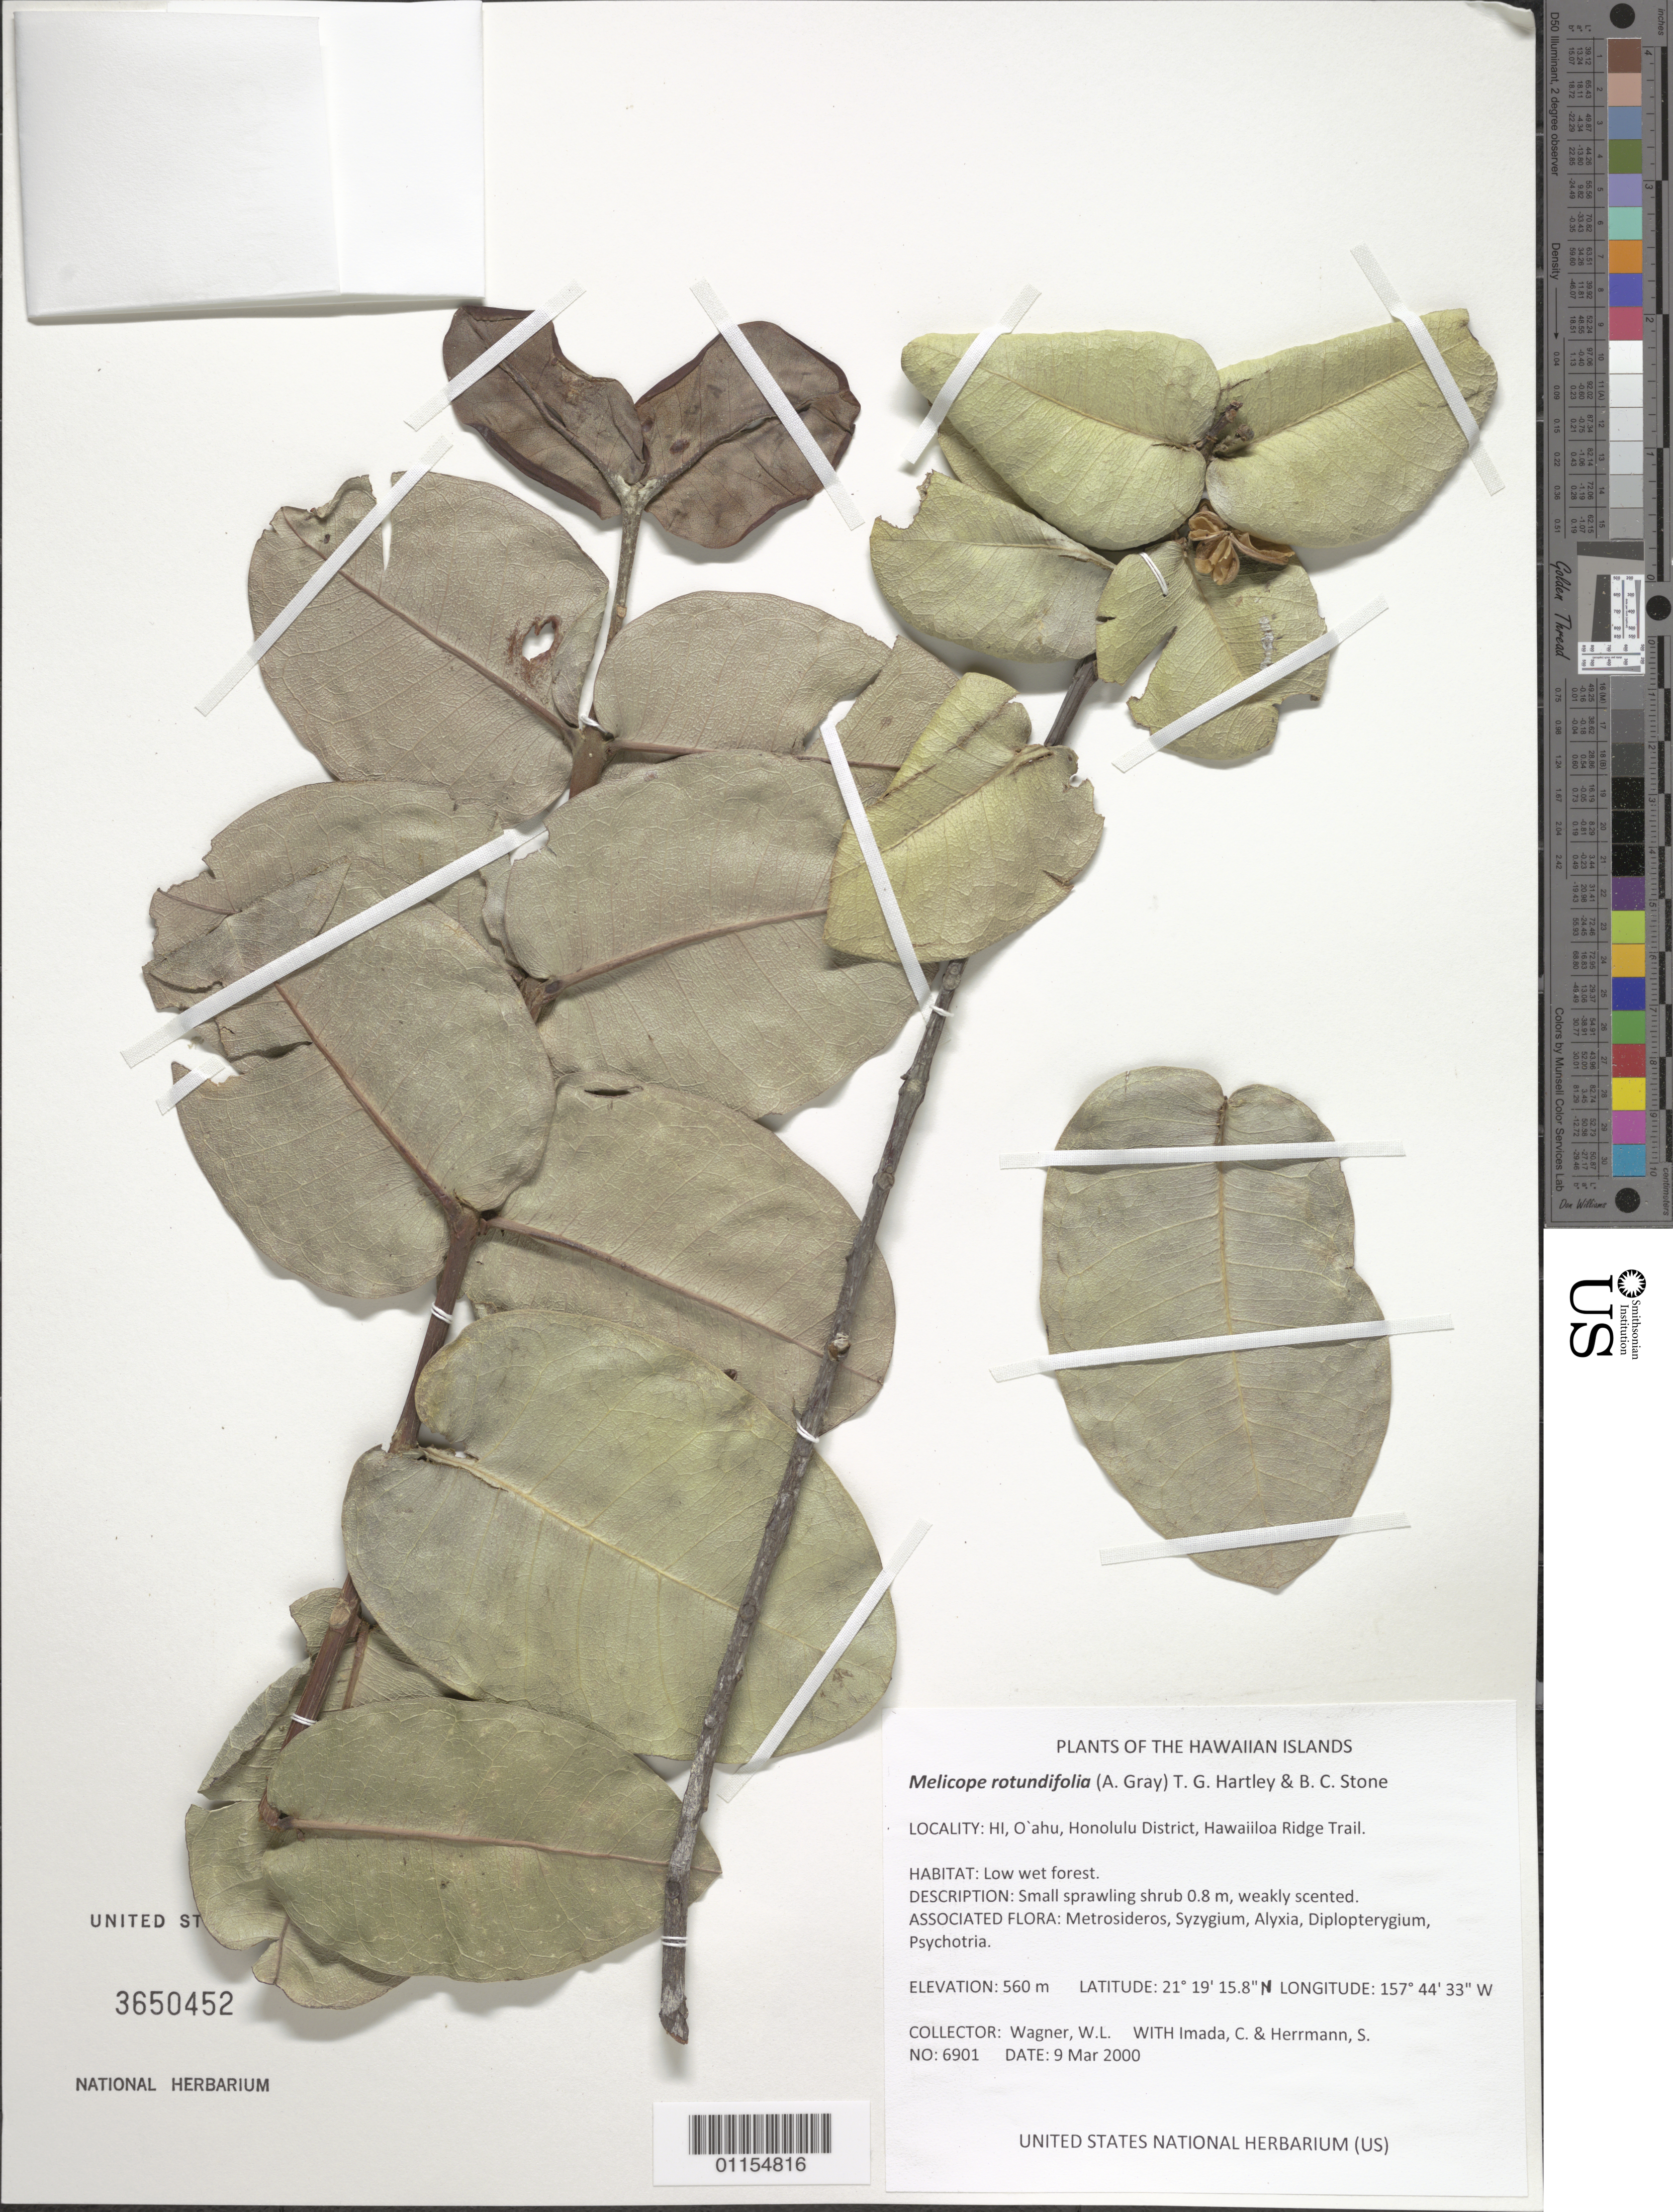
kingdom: Plantae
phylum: Tracheophyta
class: Magnoliopsida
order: Sapindales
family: Rutaceae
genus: Melicope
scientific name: Melicope rotundifolia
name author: (A. Gray) T.G. Hartley & B.C. Stone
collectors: W. L. Wagner, C. Imada & S. Herrmann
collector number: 6901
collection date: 2000-03-09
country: United States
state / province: Hawaii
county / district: Honolulu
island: Oahu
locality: Honolulu District, Hawaiiloa Ridge Trail.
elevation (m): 560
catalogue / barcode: US 3650452